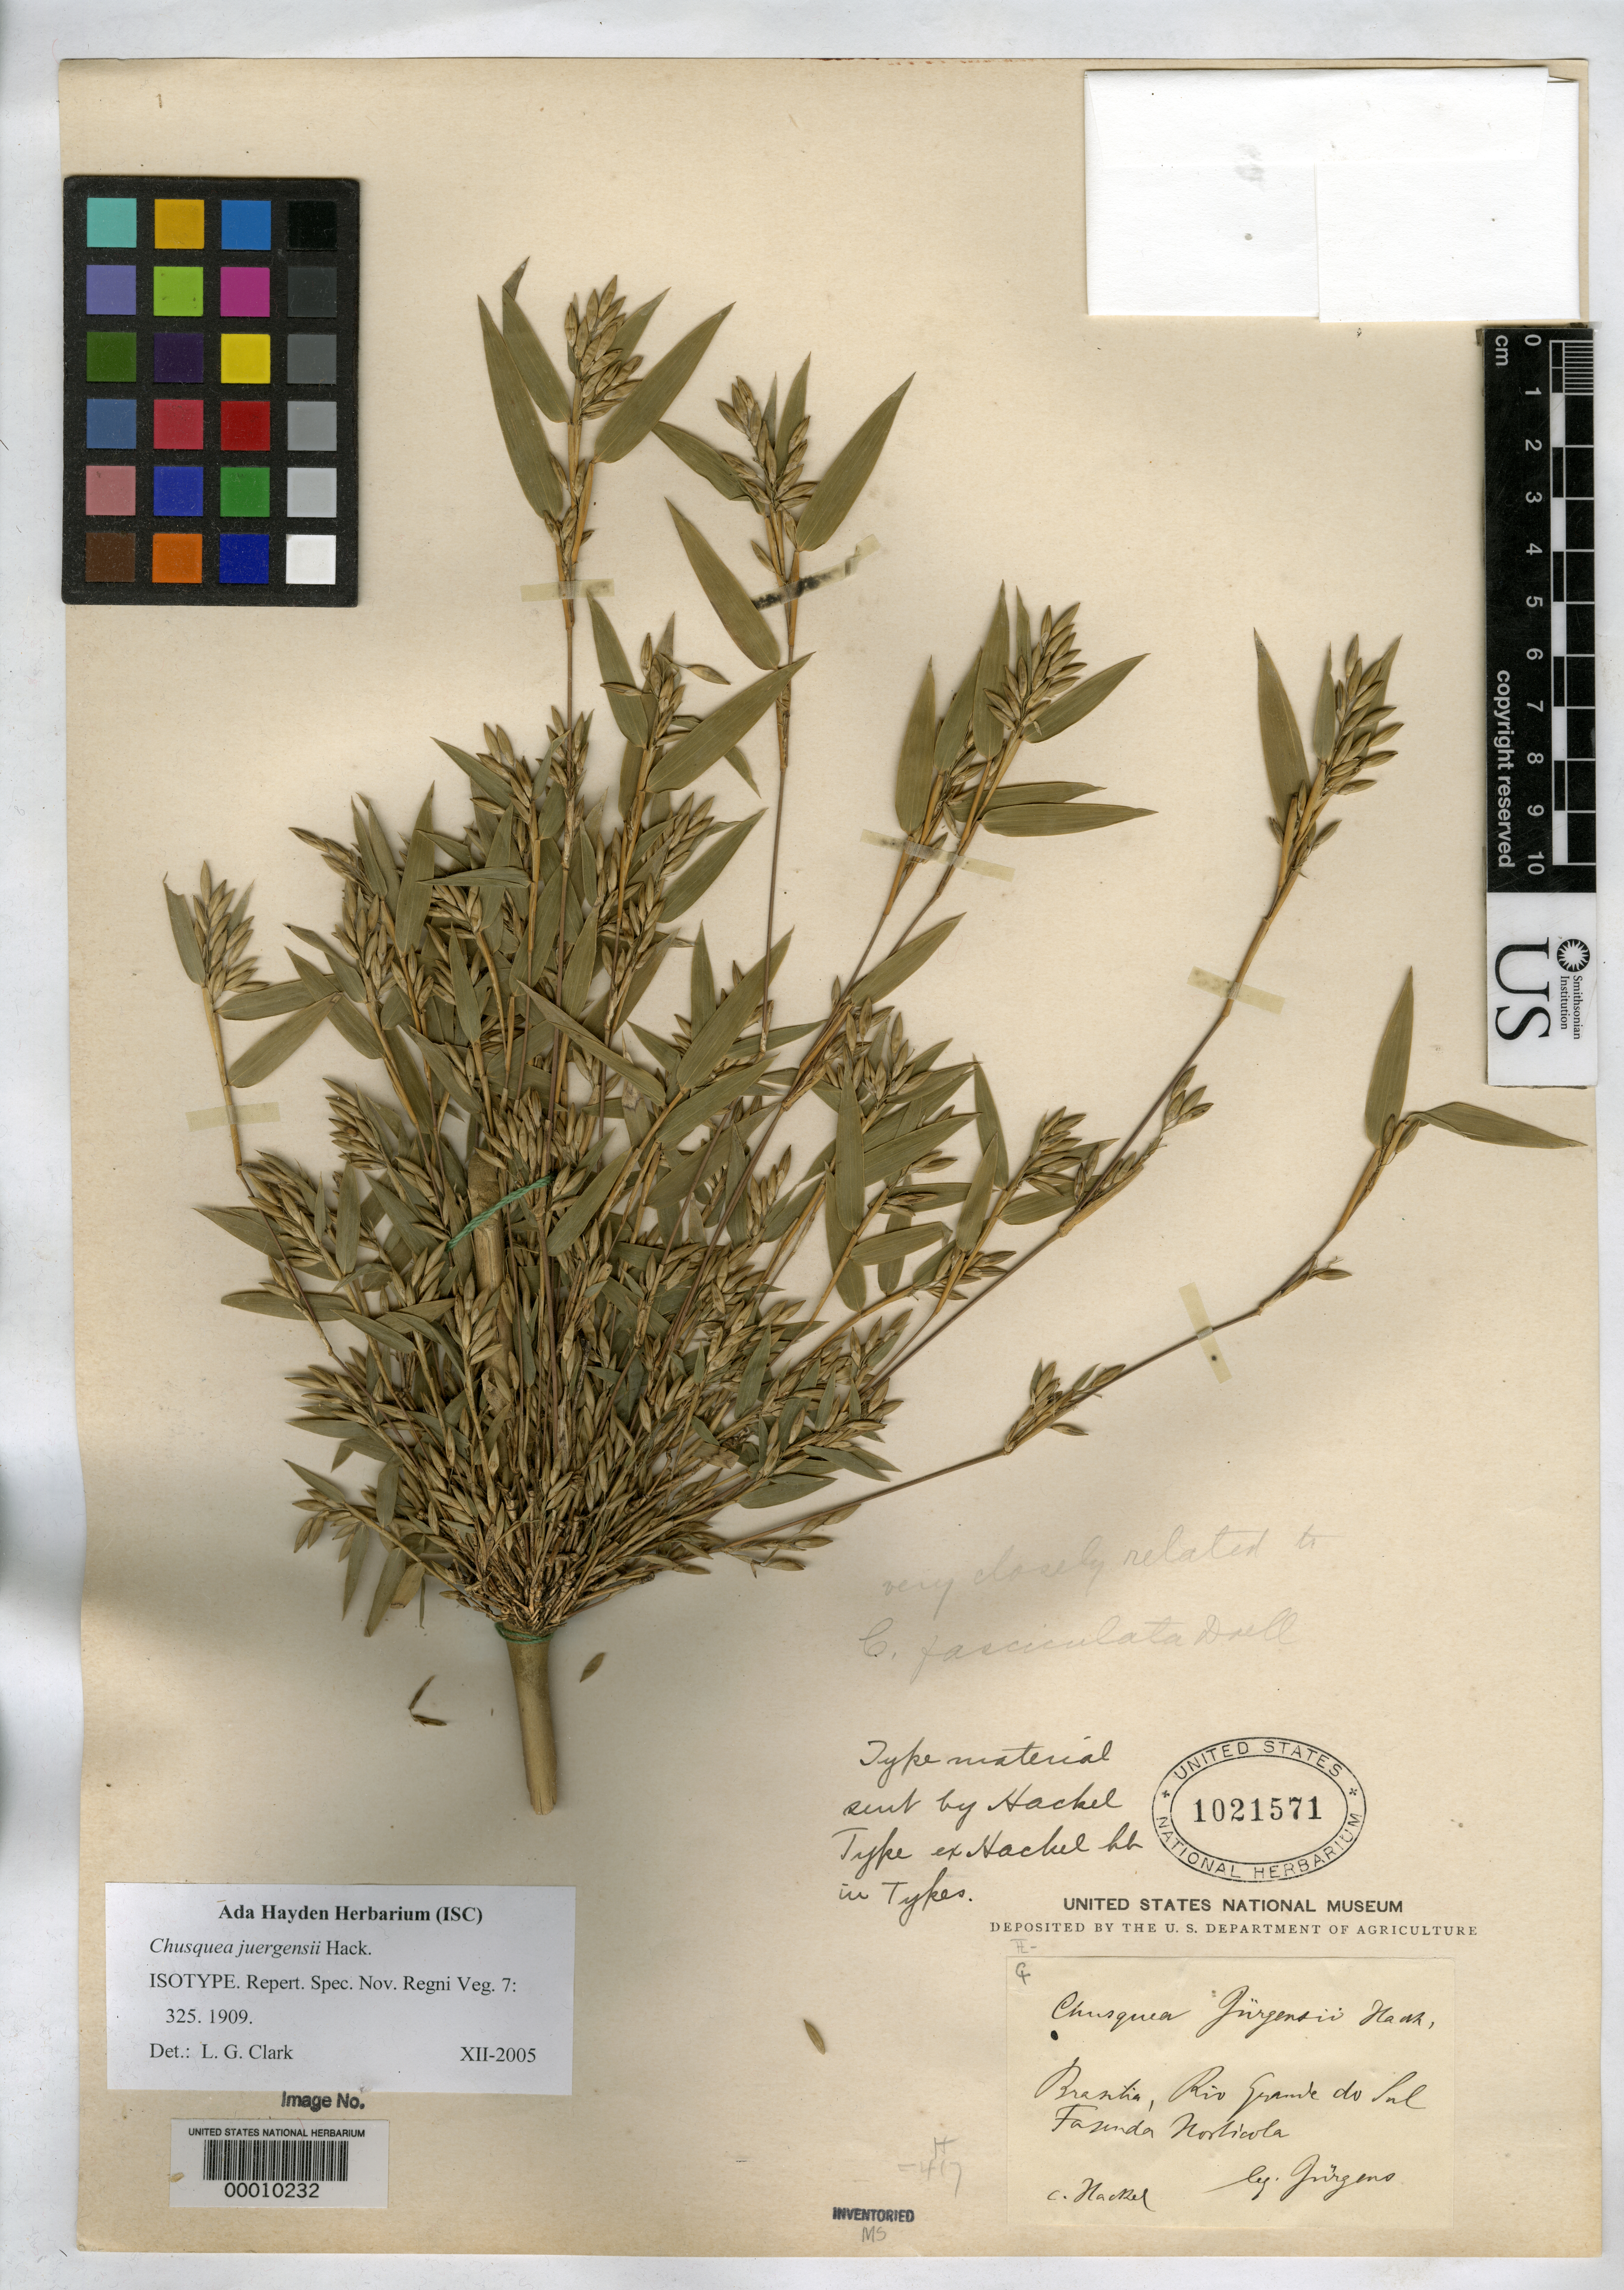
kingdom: Plantae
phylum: Tracheophyta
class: Liliopsida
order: Poales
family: Poaceae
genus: Chusquea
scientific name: Chusquea juergensii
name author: Hack.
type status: Isotype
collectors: C. Juergens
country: Brazil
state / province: Rio Grande do Sul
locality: Brasilia, Rio Grande do Sul, Fasinda Monticola.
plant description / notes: Type material sent by Hackel.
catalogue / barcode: US 1021571